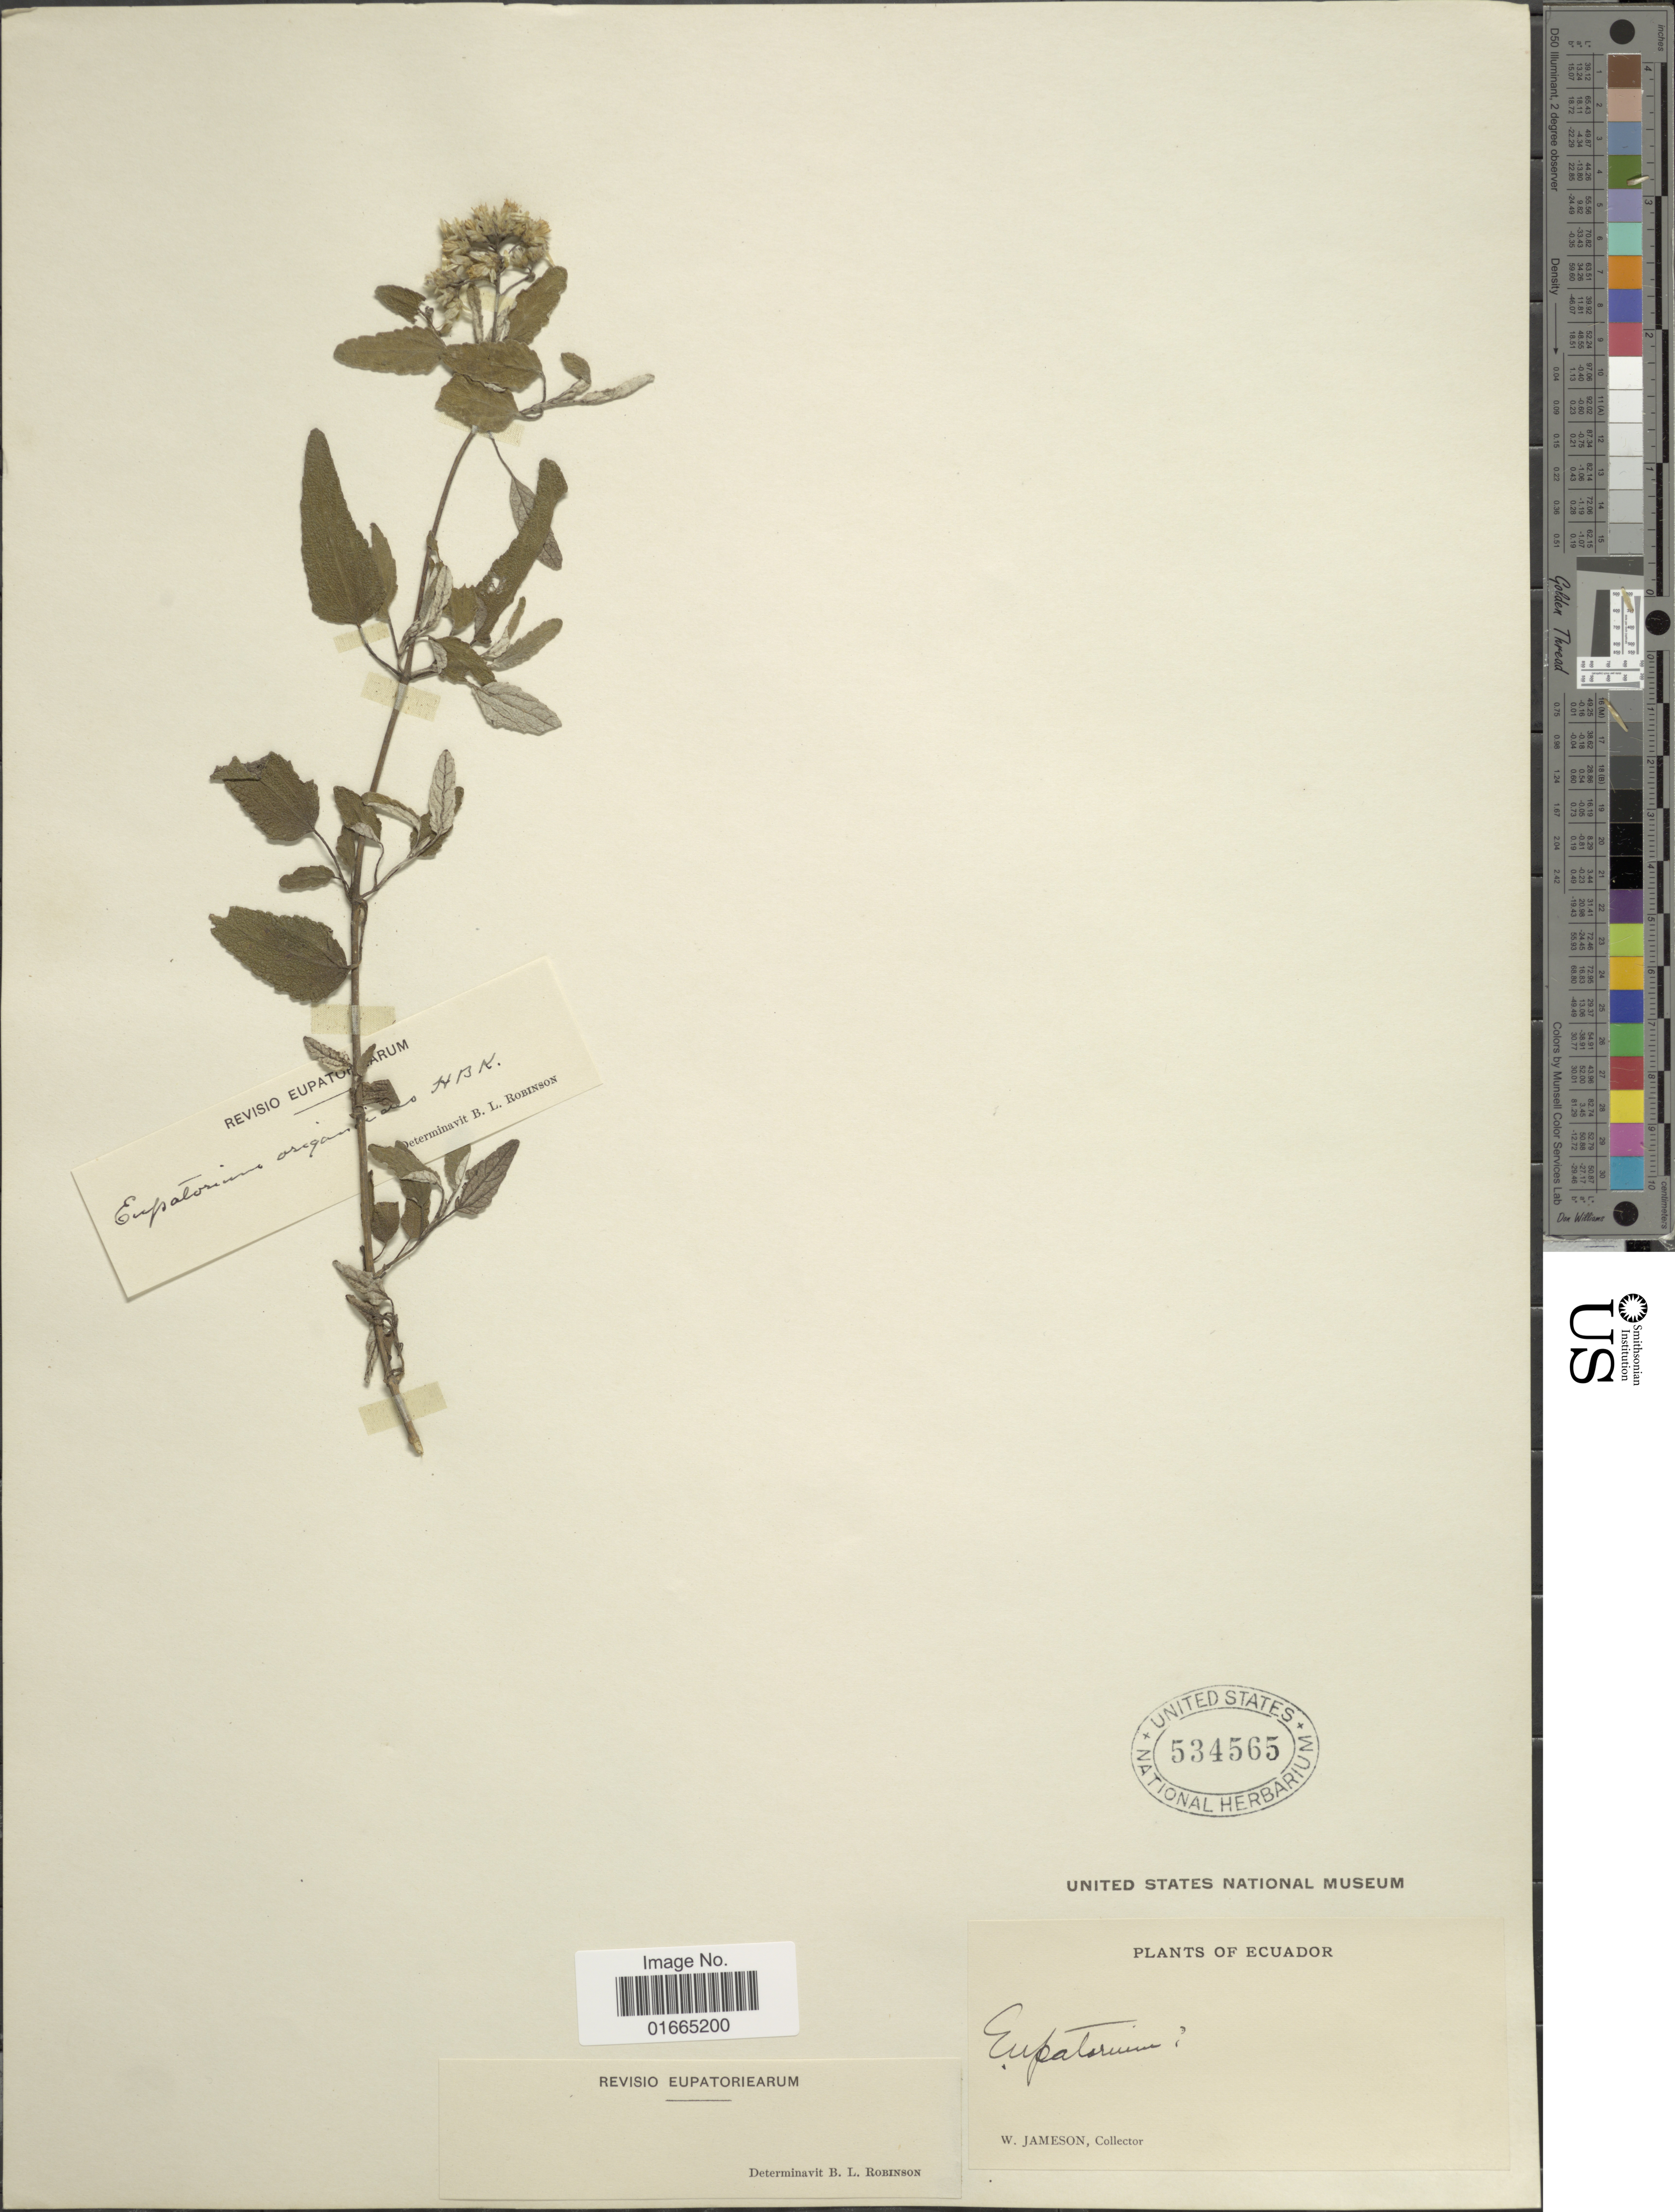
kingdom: Plantae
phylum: Tracheophyta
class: Magnoliopsida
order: Asterales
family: Asteraceae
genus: Cronquistianthus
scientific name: Cronquistianthus origanoides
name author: (Kunth) R.M. King & H. Rob.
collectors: W. Jameson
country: Ecuador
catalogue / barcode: US 534565